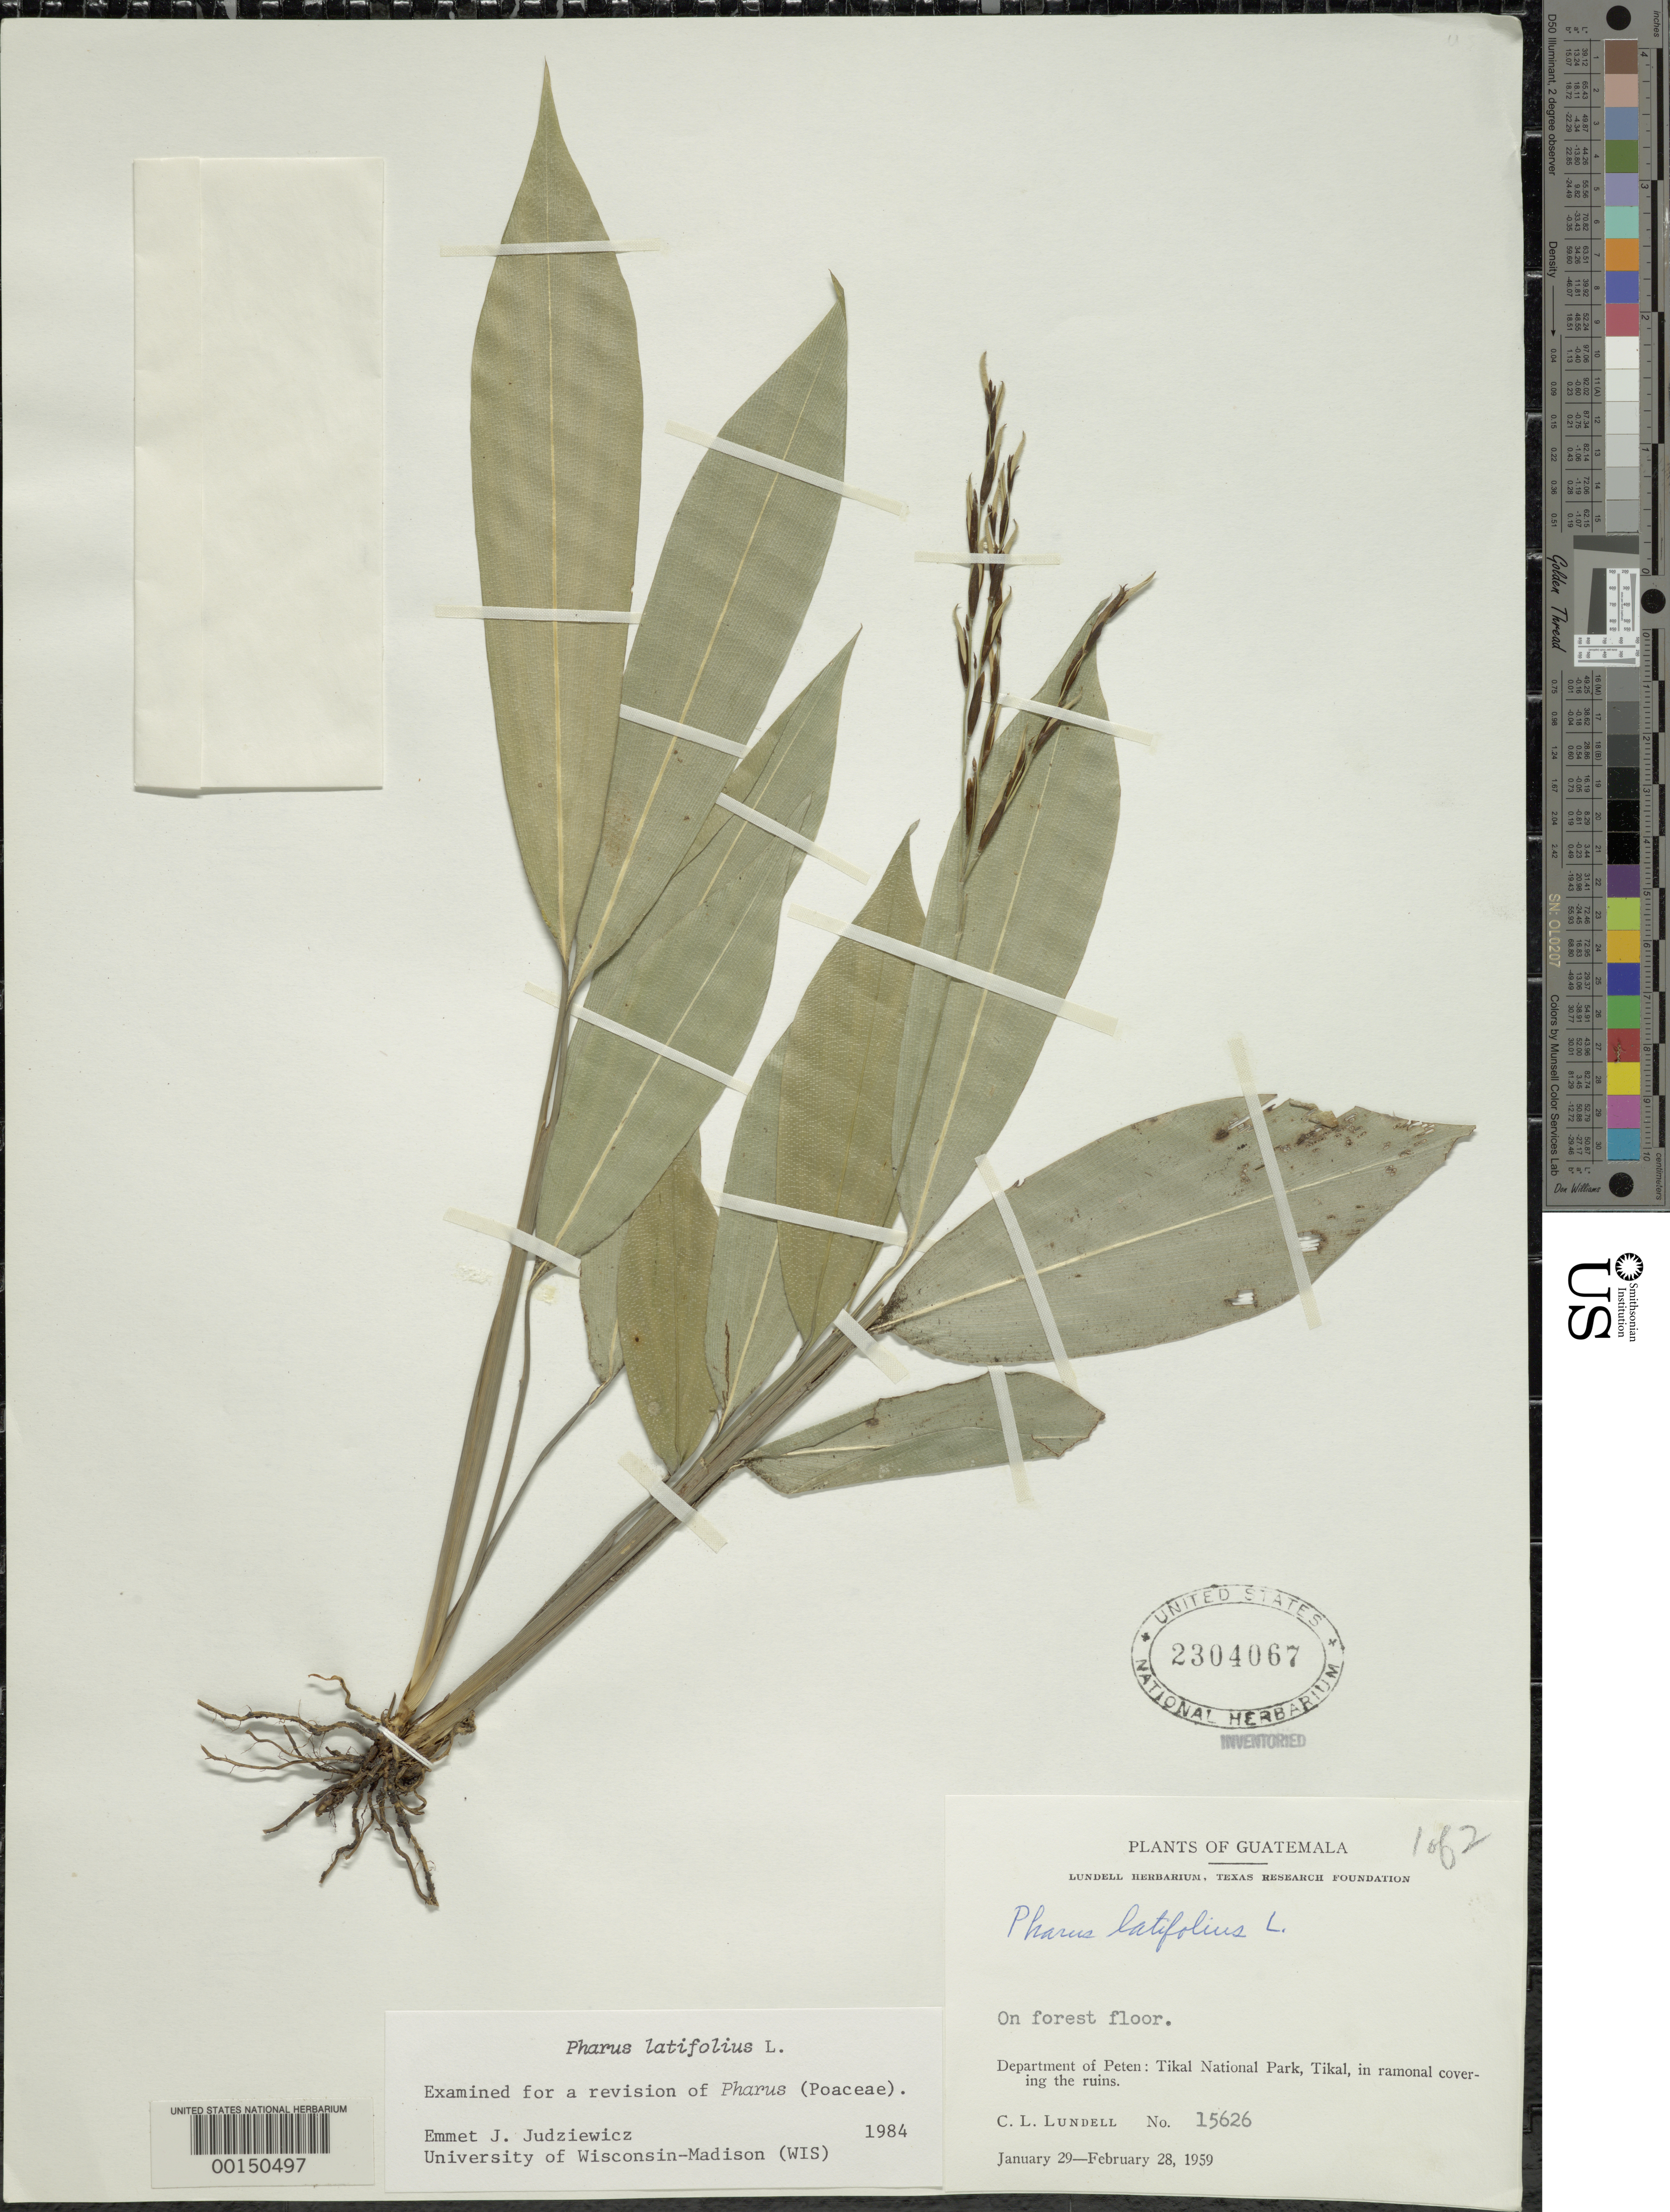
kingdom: Plantae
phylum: Tracheophyta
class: Liliopsida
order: Poales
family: Poaceae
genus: Pharus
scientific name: Pharus latifolius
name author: L.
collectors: C. L. Lundell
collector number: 15626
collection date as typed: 29 Jan 1959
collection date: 1959-01-29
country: Guatemala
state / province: El Petén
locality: Tikal National Park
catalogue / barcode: US 2304067